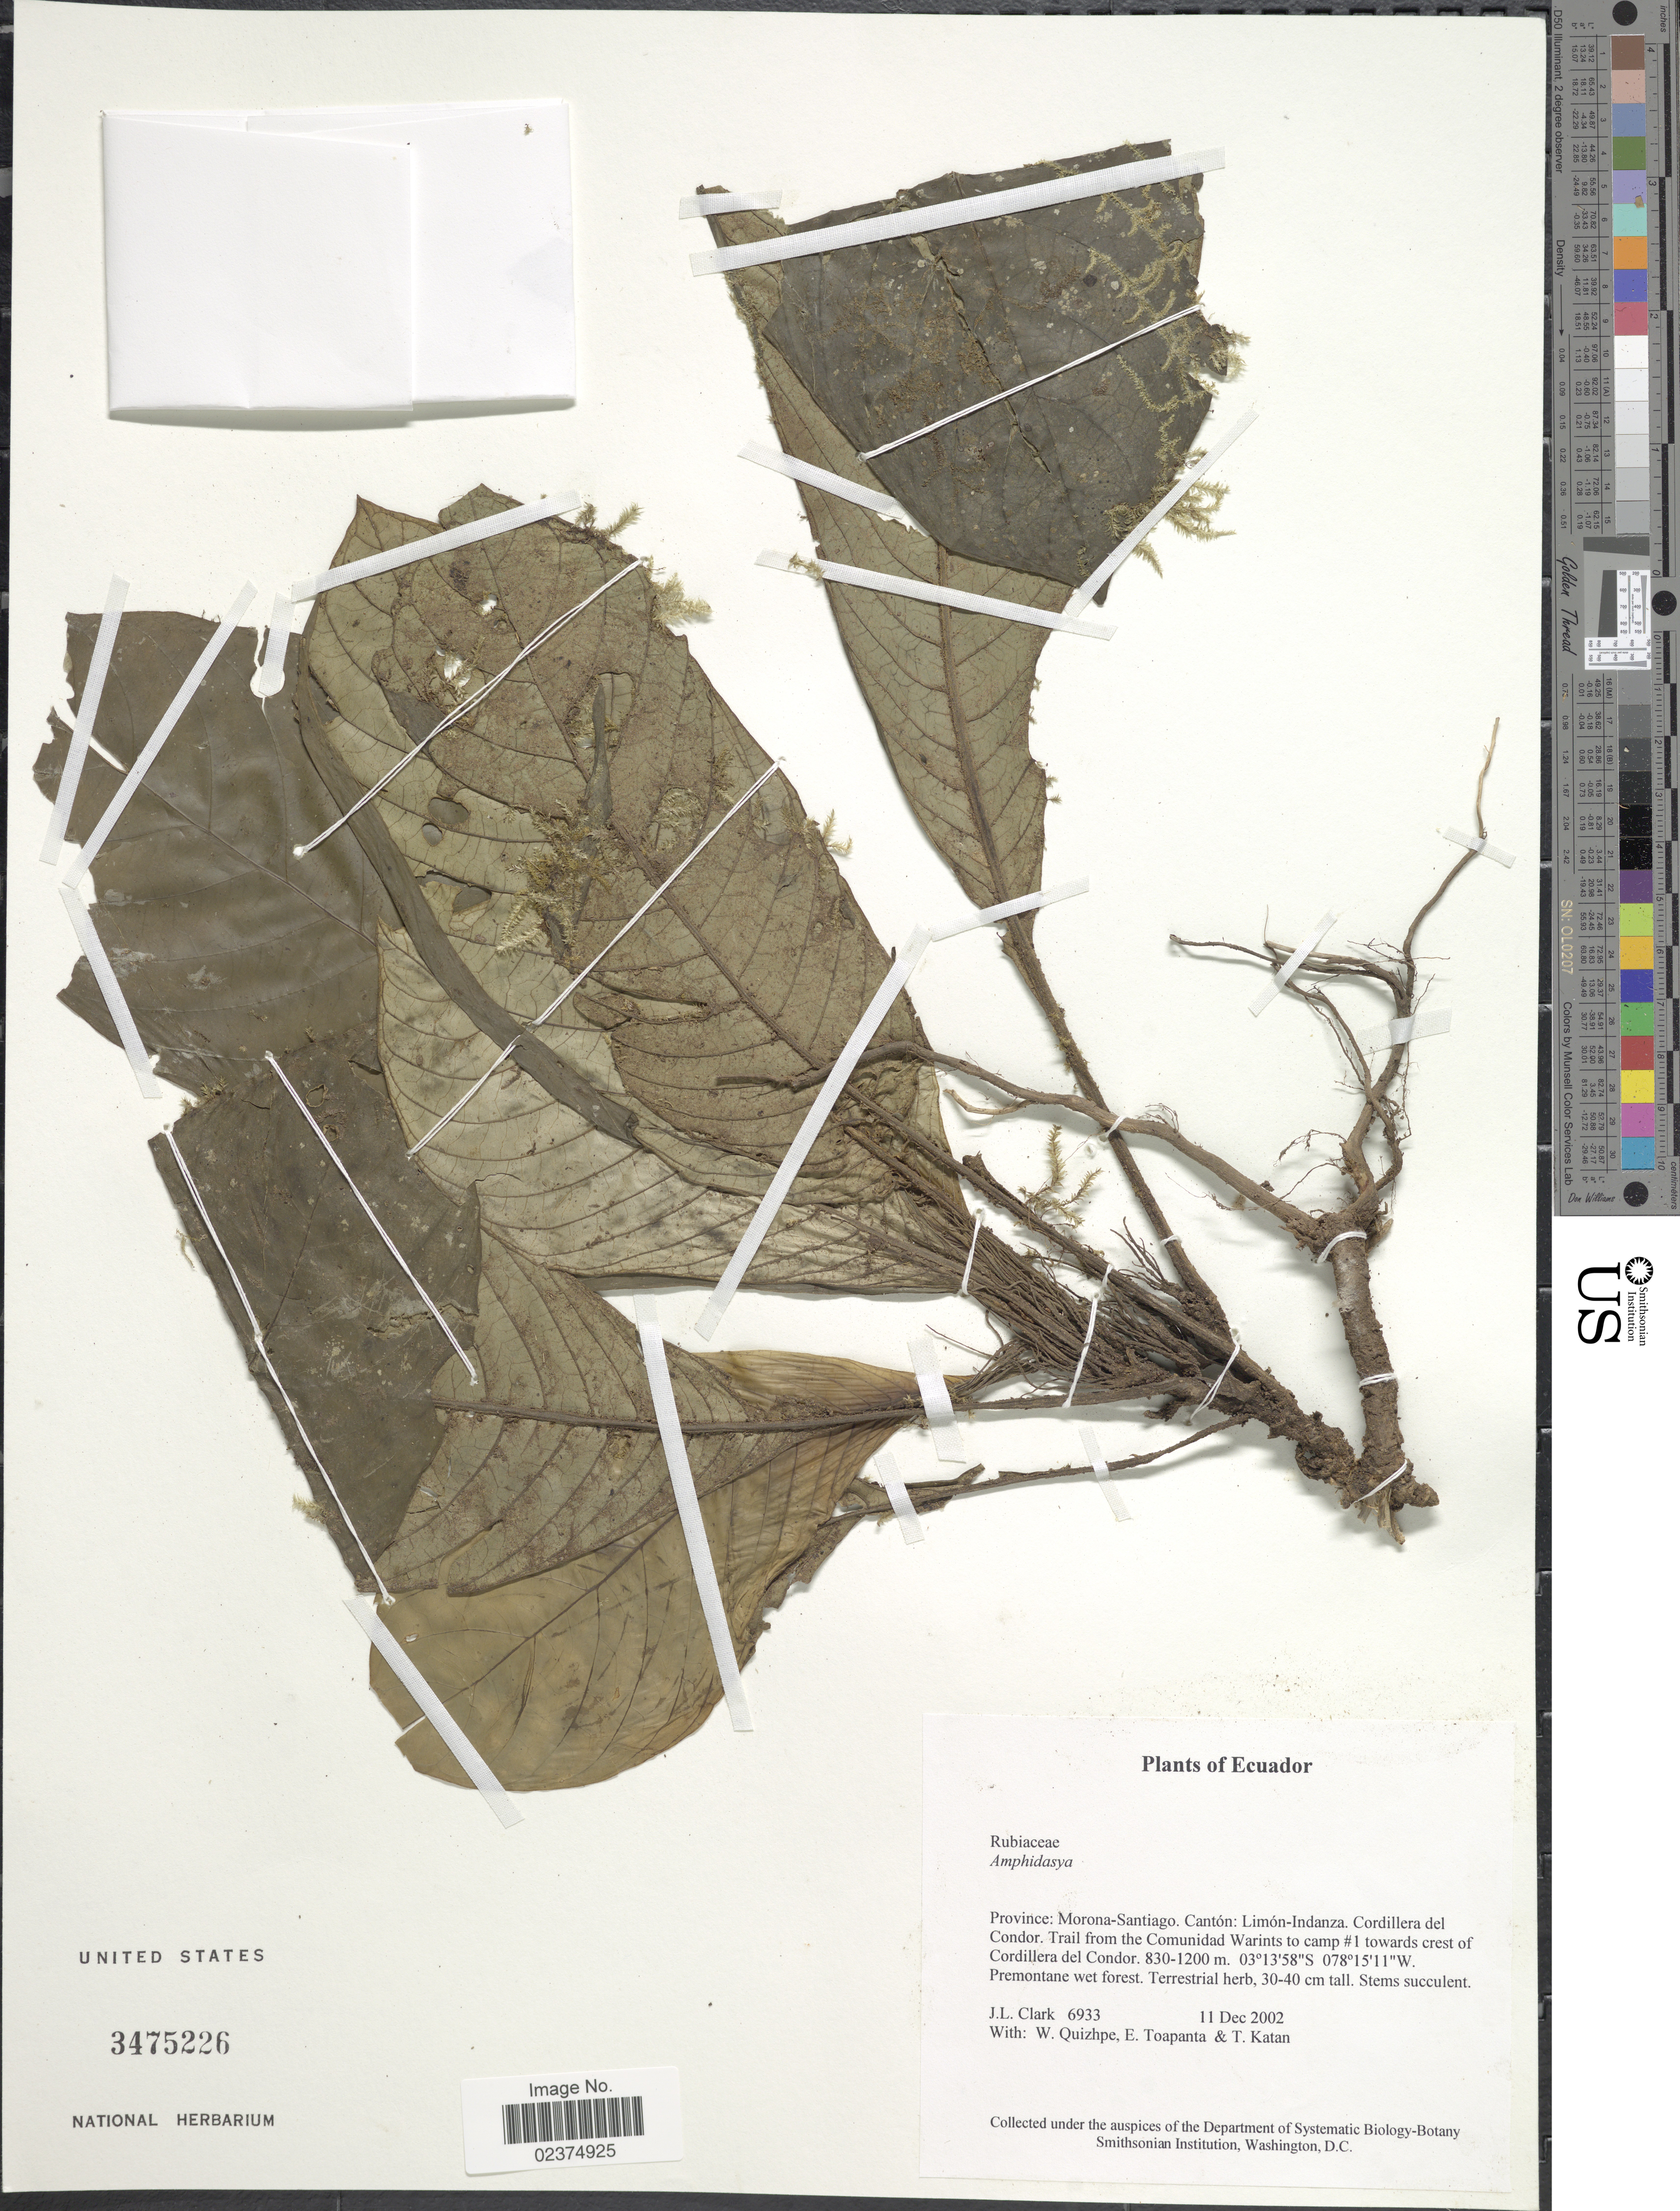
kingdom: Plantae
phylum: Tracheophyta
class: Magnoliopsida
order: Gentianales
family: Rubiaceae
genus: Amphidasya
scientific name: Amphidasya sp.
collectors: J. L. Clark, W. Quizhpe, E. Toapanta & T. Katan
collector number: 6933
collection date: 2002-12-11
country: Ecuador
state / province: Morona-Santiago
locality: Province: Morona - Santiago. Canton: Limon-Indanza. Cordillera del Condor. Trail from Comunidad Warints to camp #1 towars crest of Cordillera del Condor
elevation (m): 830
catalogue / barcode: US 3475226